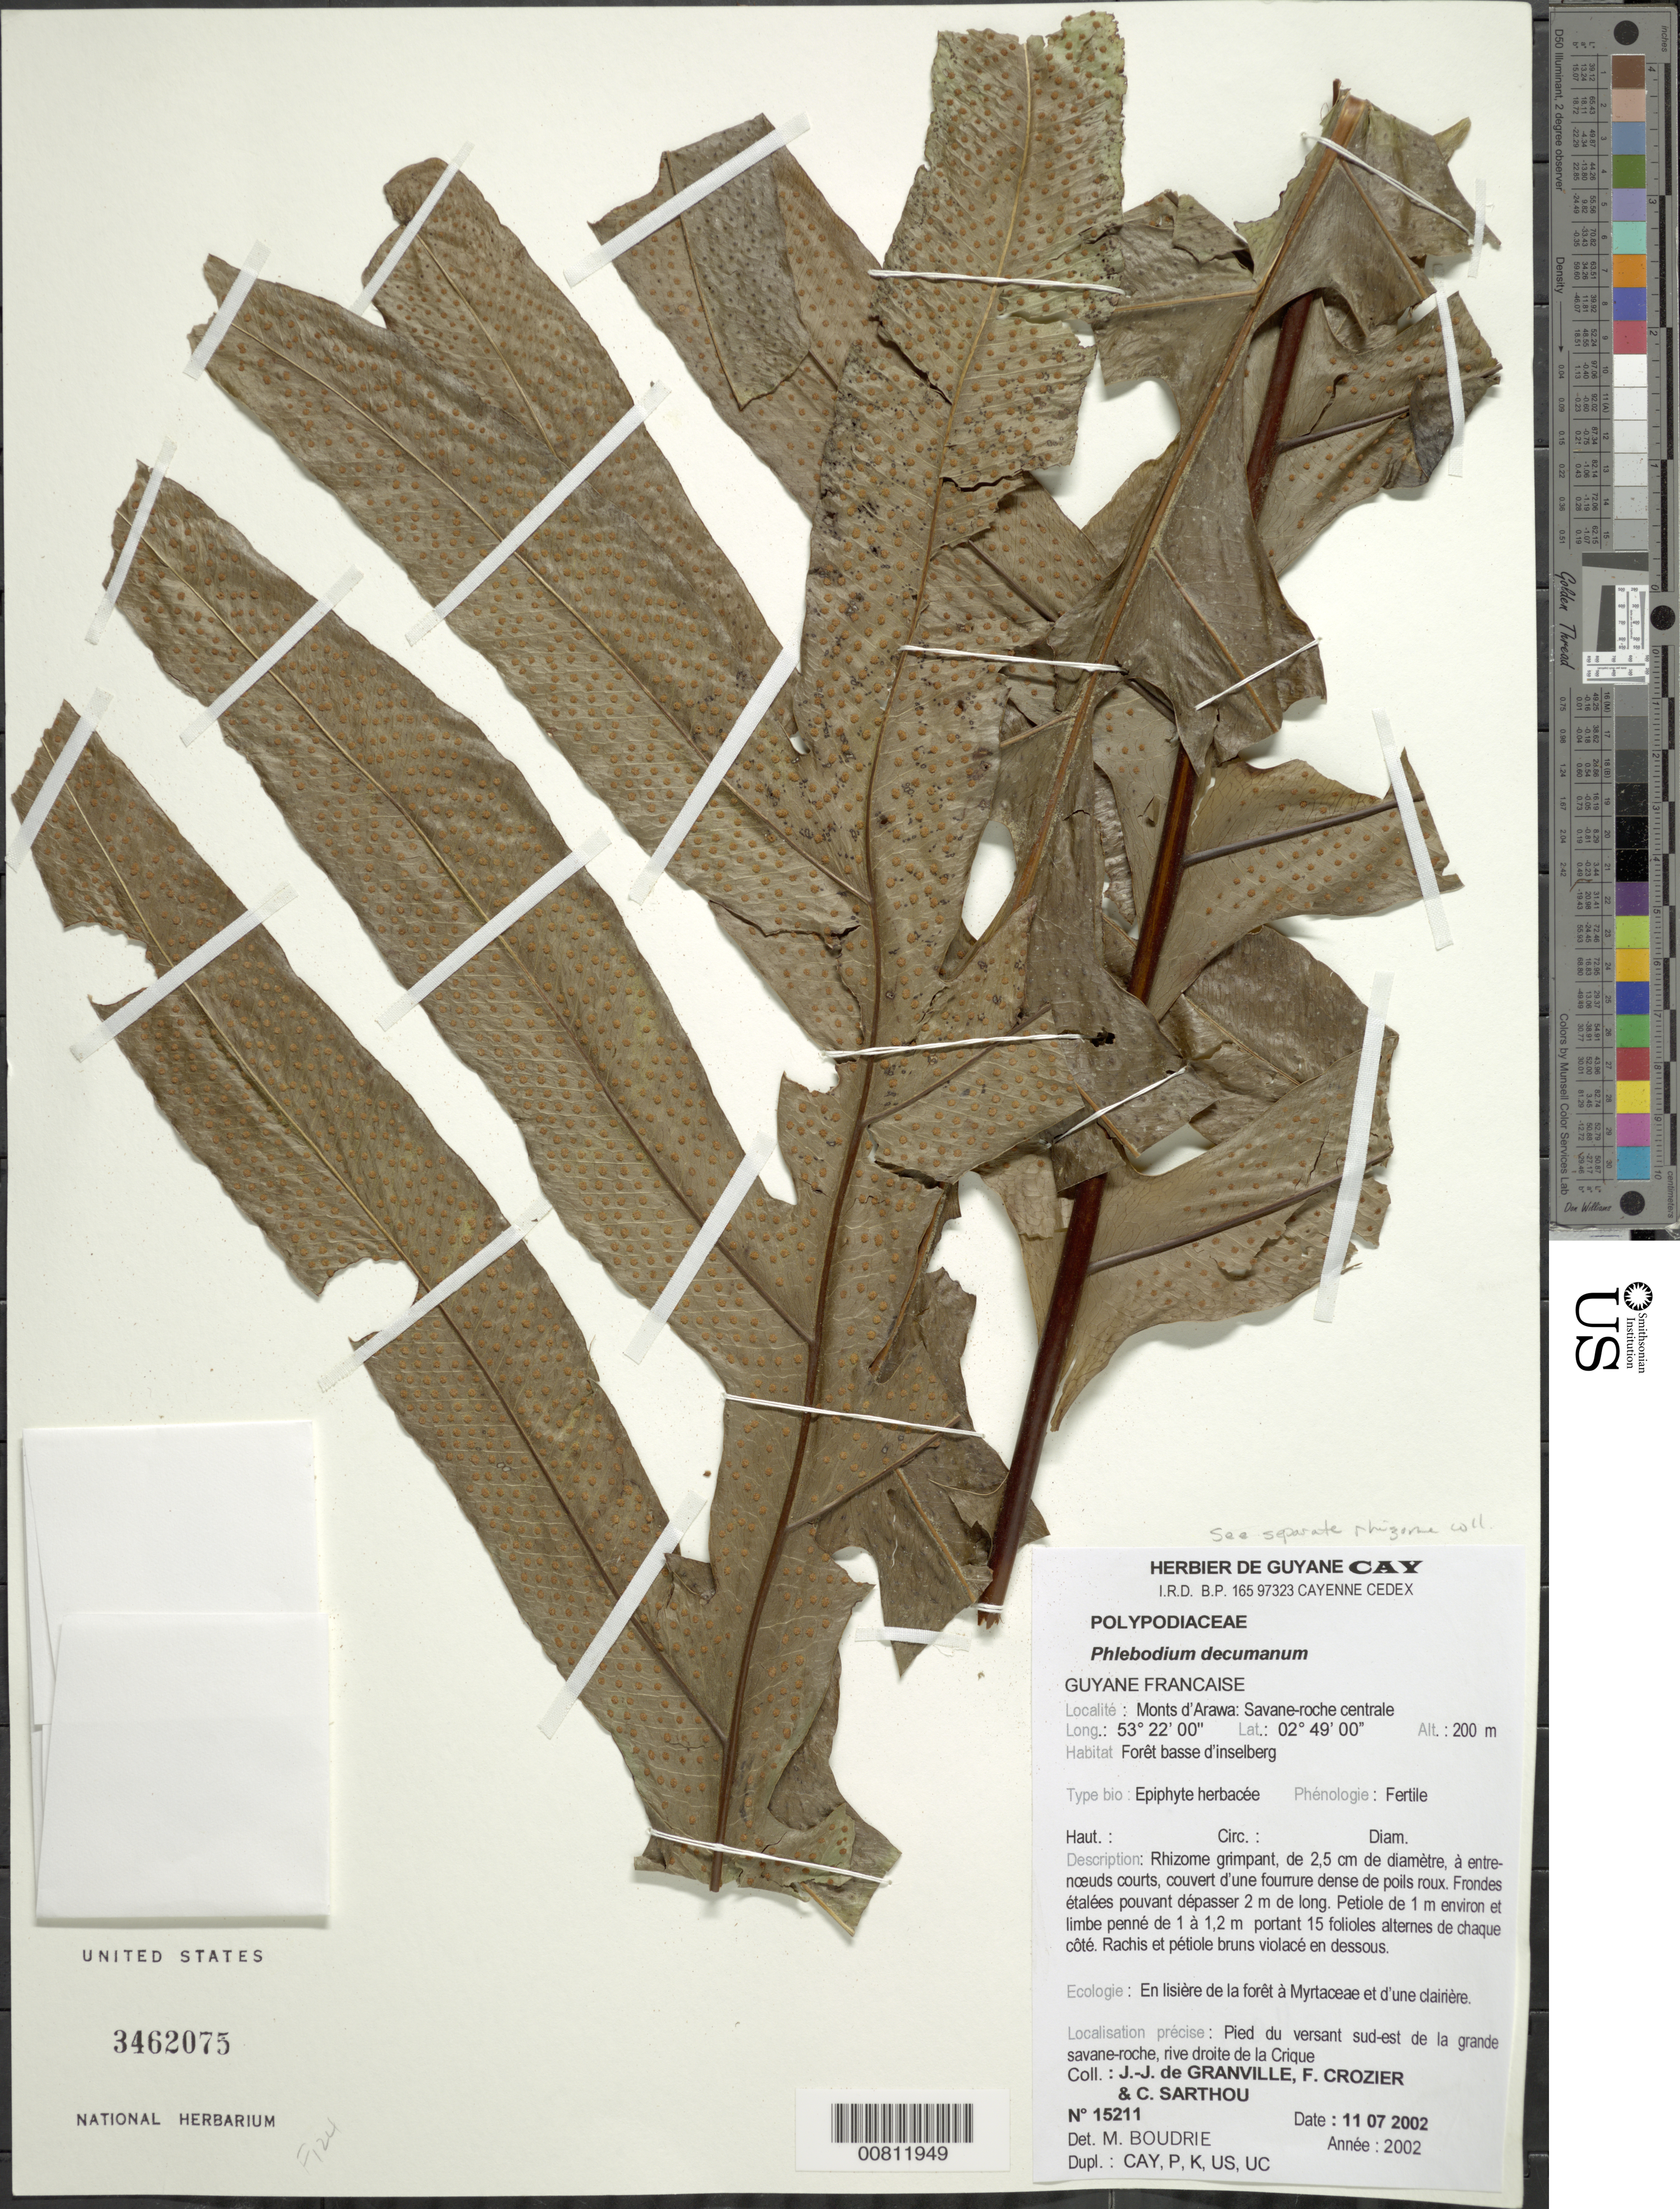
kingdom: Plantae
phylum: Tracheophyta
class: Polypodiopsida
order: Polypodiales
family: Polypodiaceae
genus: Phlebodium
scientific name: Phlebodium decumanum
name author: (Willd.) J. Sm.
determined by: Boudrie, M.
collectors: J.-J. de Granville, F. Crozier & C. Sarthou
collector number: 15211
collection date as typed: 11-Jul-02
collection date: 2002-07-11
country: French Guiana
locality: Monts d'Arawa, zone de la savane-roche centrale, pied du versant sud-est de la grande savane-roche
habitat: Forêt basse sur inselberg. En lisière de la forêt à Myrtaceae et d'une clairière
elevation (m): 200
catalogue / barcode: US 3462075